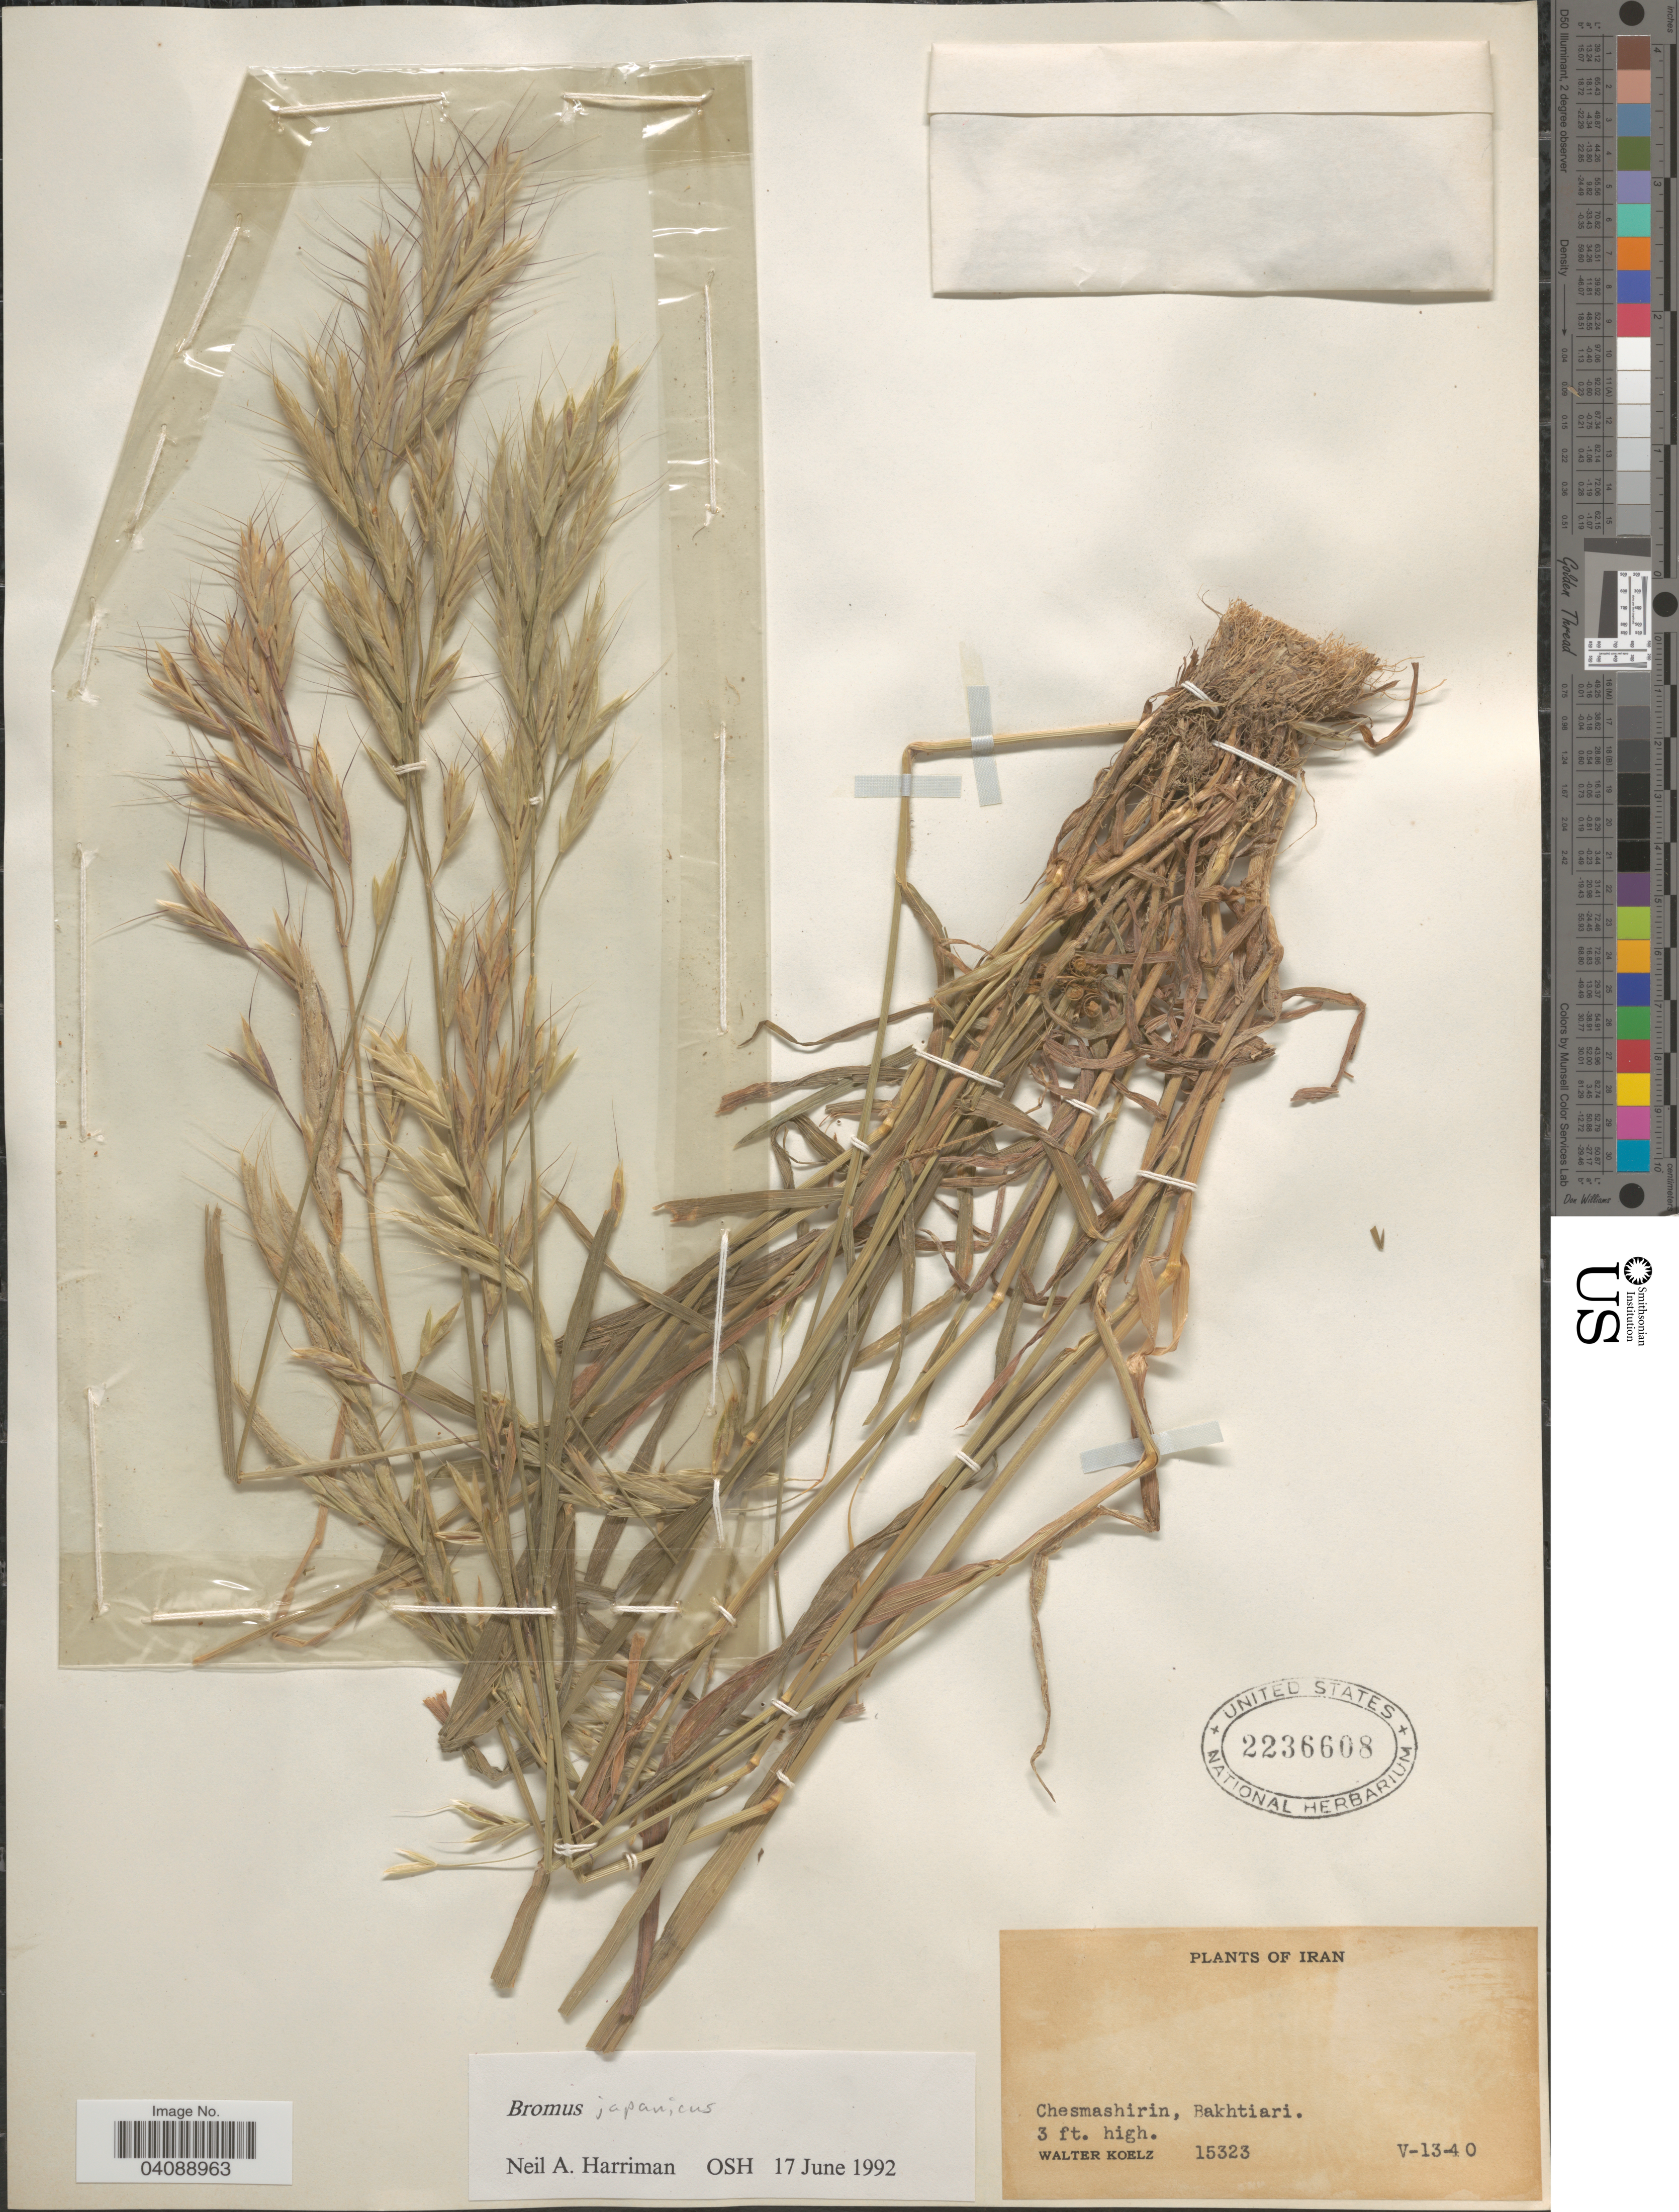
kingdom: Plantae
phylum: Tracheophyta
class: Liliopsida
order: Poales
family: Poaceae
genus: Bromus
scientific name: Bromus japonicus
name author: Houtt.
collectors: W. N. Koelz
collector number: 15323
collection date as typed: Transcribed d/m/y: 13/5/40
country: Iran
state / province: Chahar Mahaal and Bakhtiari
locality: Chesmashirin, Bakhtiari.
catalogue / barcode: US 2236608